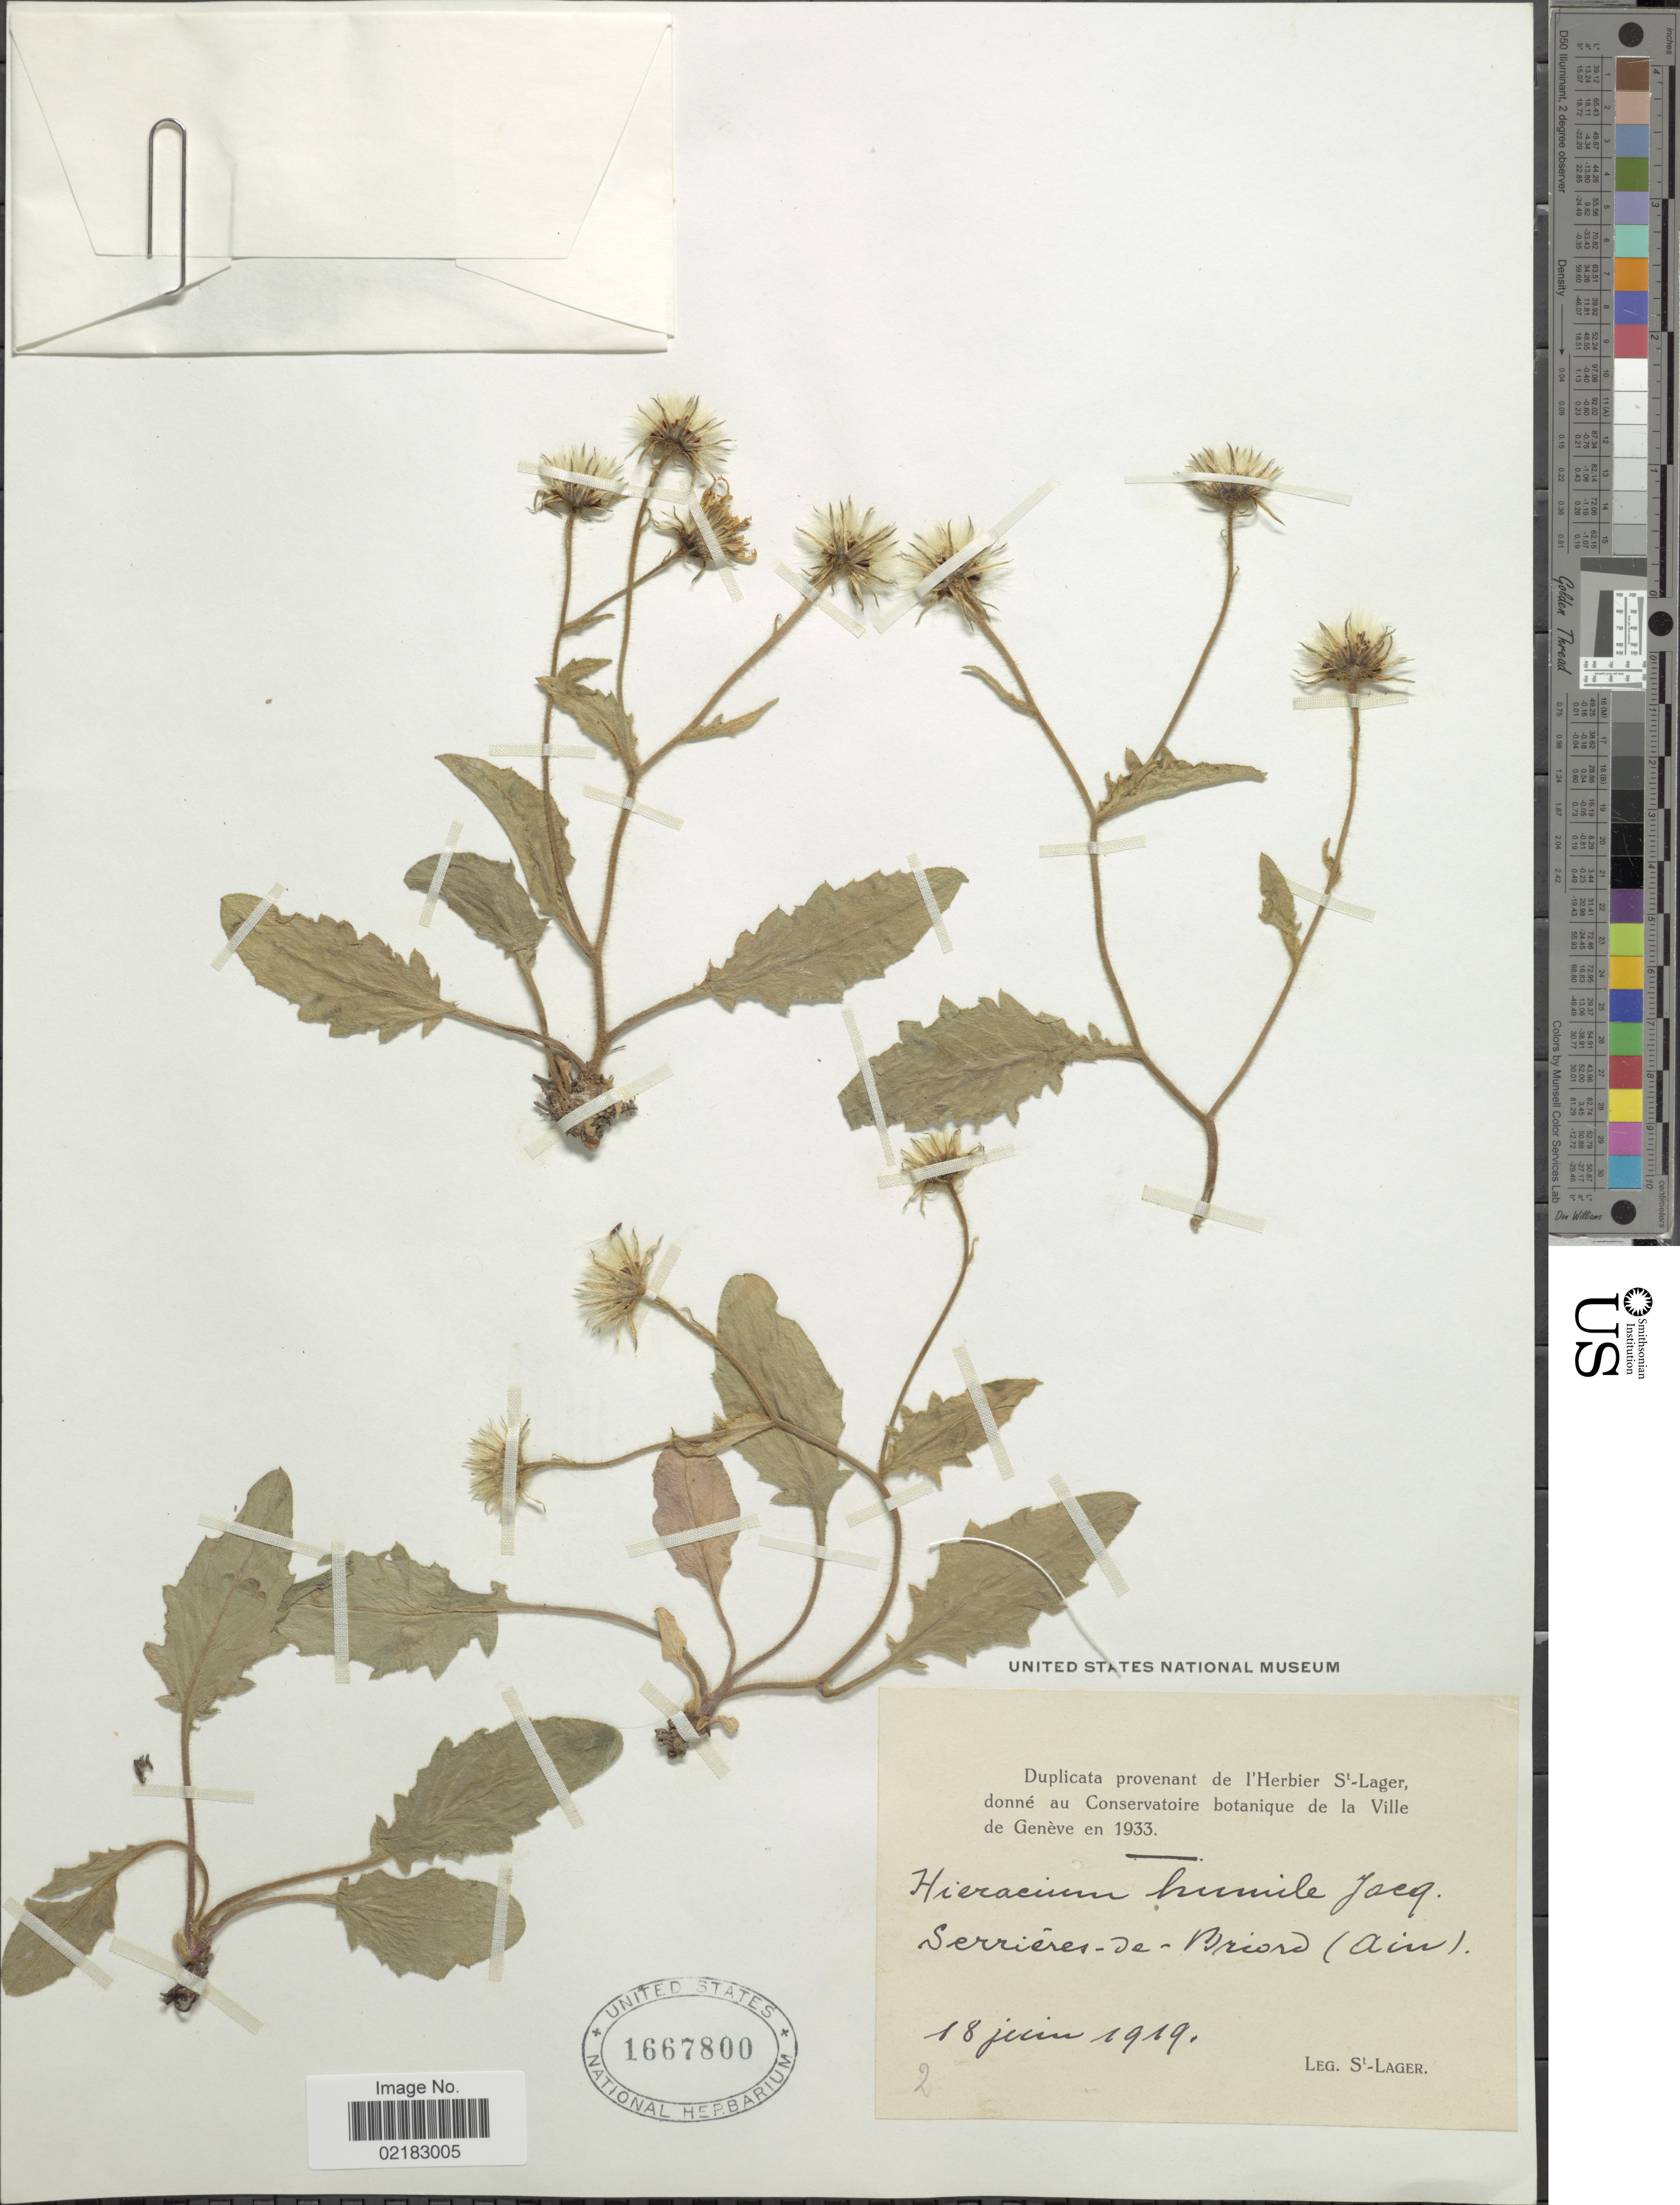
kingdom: Plantae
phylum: Tracheophyta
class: Magnoliopsida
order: Asterales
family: Asteraceae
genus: Hieracium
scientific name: Hieracium humile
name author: Jacq.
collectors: Saint-Lager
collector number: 2?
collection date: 1919-06-18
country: France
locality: Serrieres-de Nironrd (aim) [interpreted]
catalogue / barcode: US 1667800